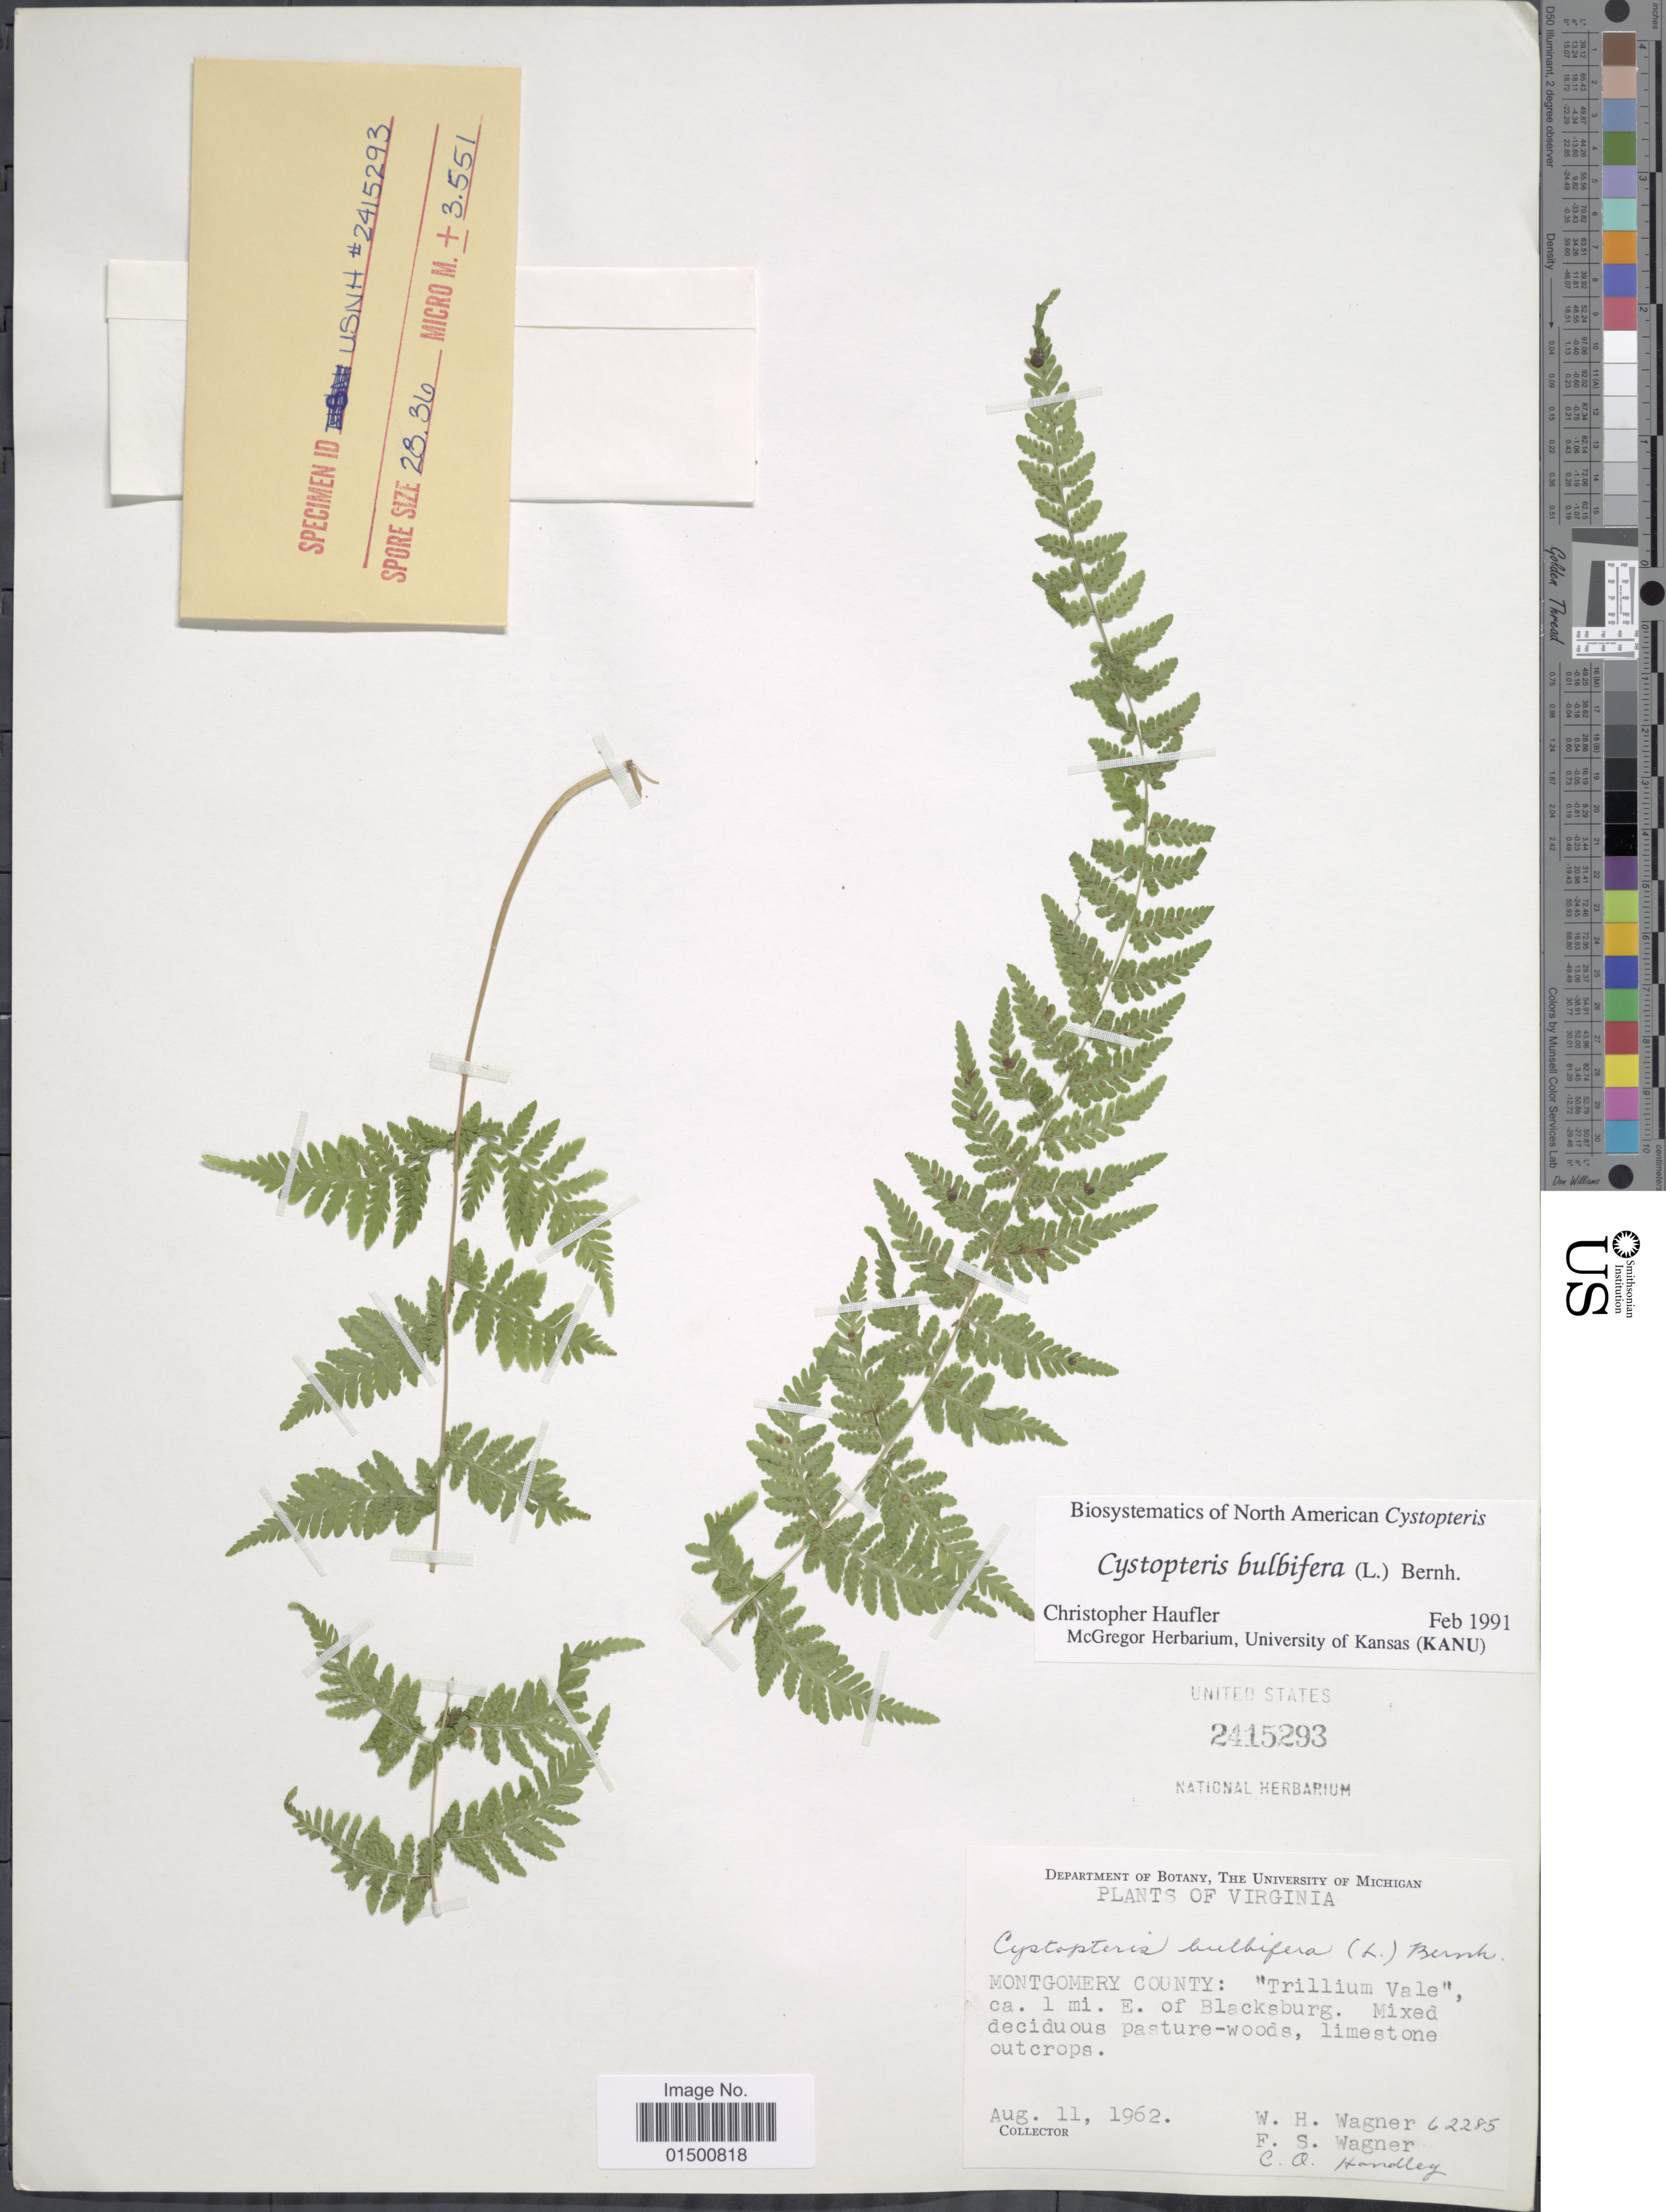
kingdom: Plantae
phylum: Tracheophyta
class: Polypodiopsida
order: Polypodiales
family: Cystopteridaceae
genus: Cystopteris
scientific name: Cystopteris bulbifera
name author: (L.) Bernh.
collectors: W. H. Wagner, F. S. Wagner & C. O. Handley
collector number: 62285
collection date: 1962-08-11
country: United States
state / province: Virginia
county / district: Montgomery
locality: Montgomery County: Trillium Vale ca. 1 mi. E. of Blacksburg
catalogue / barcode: US 2415293